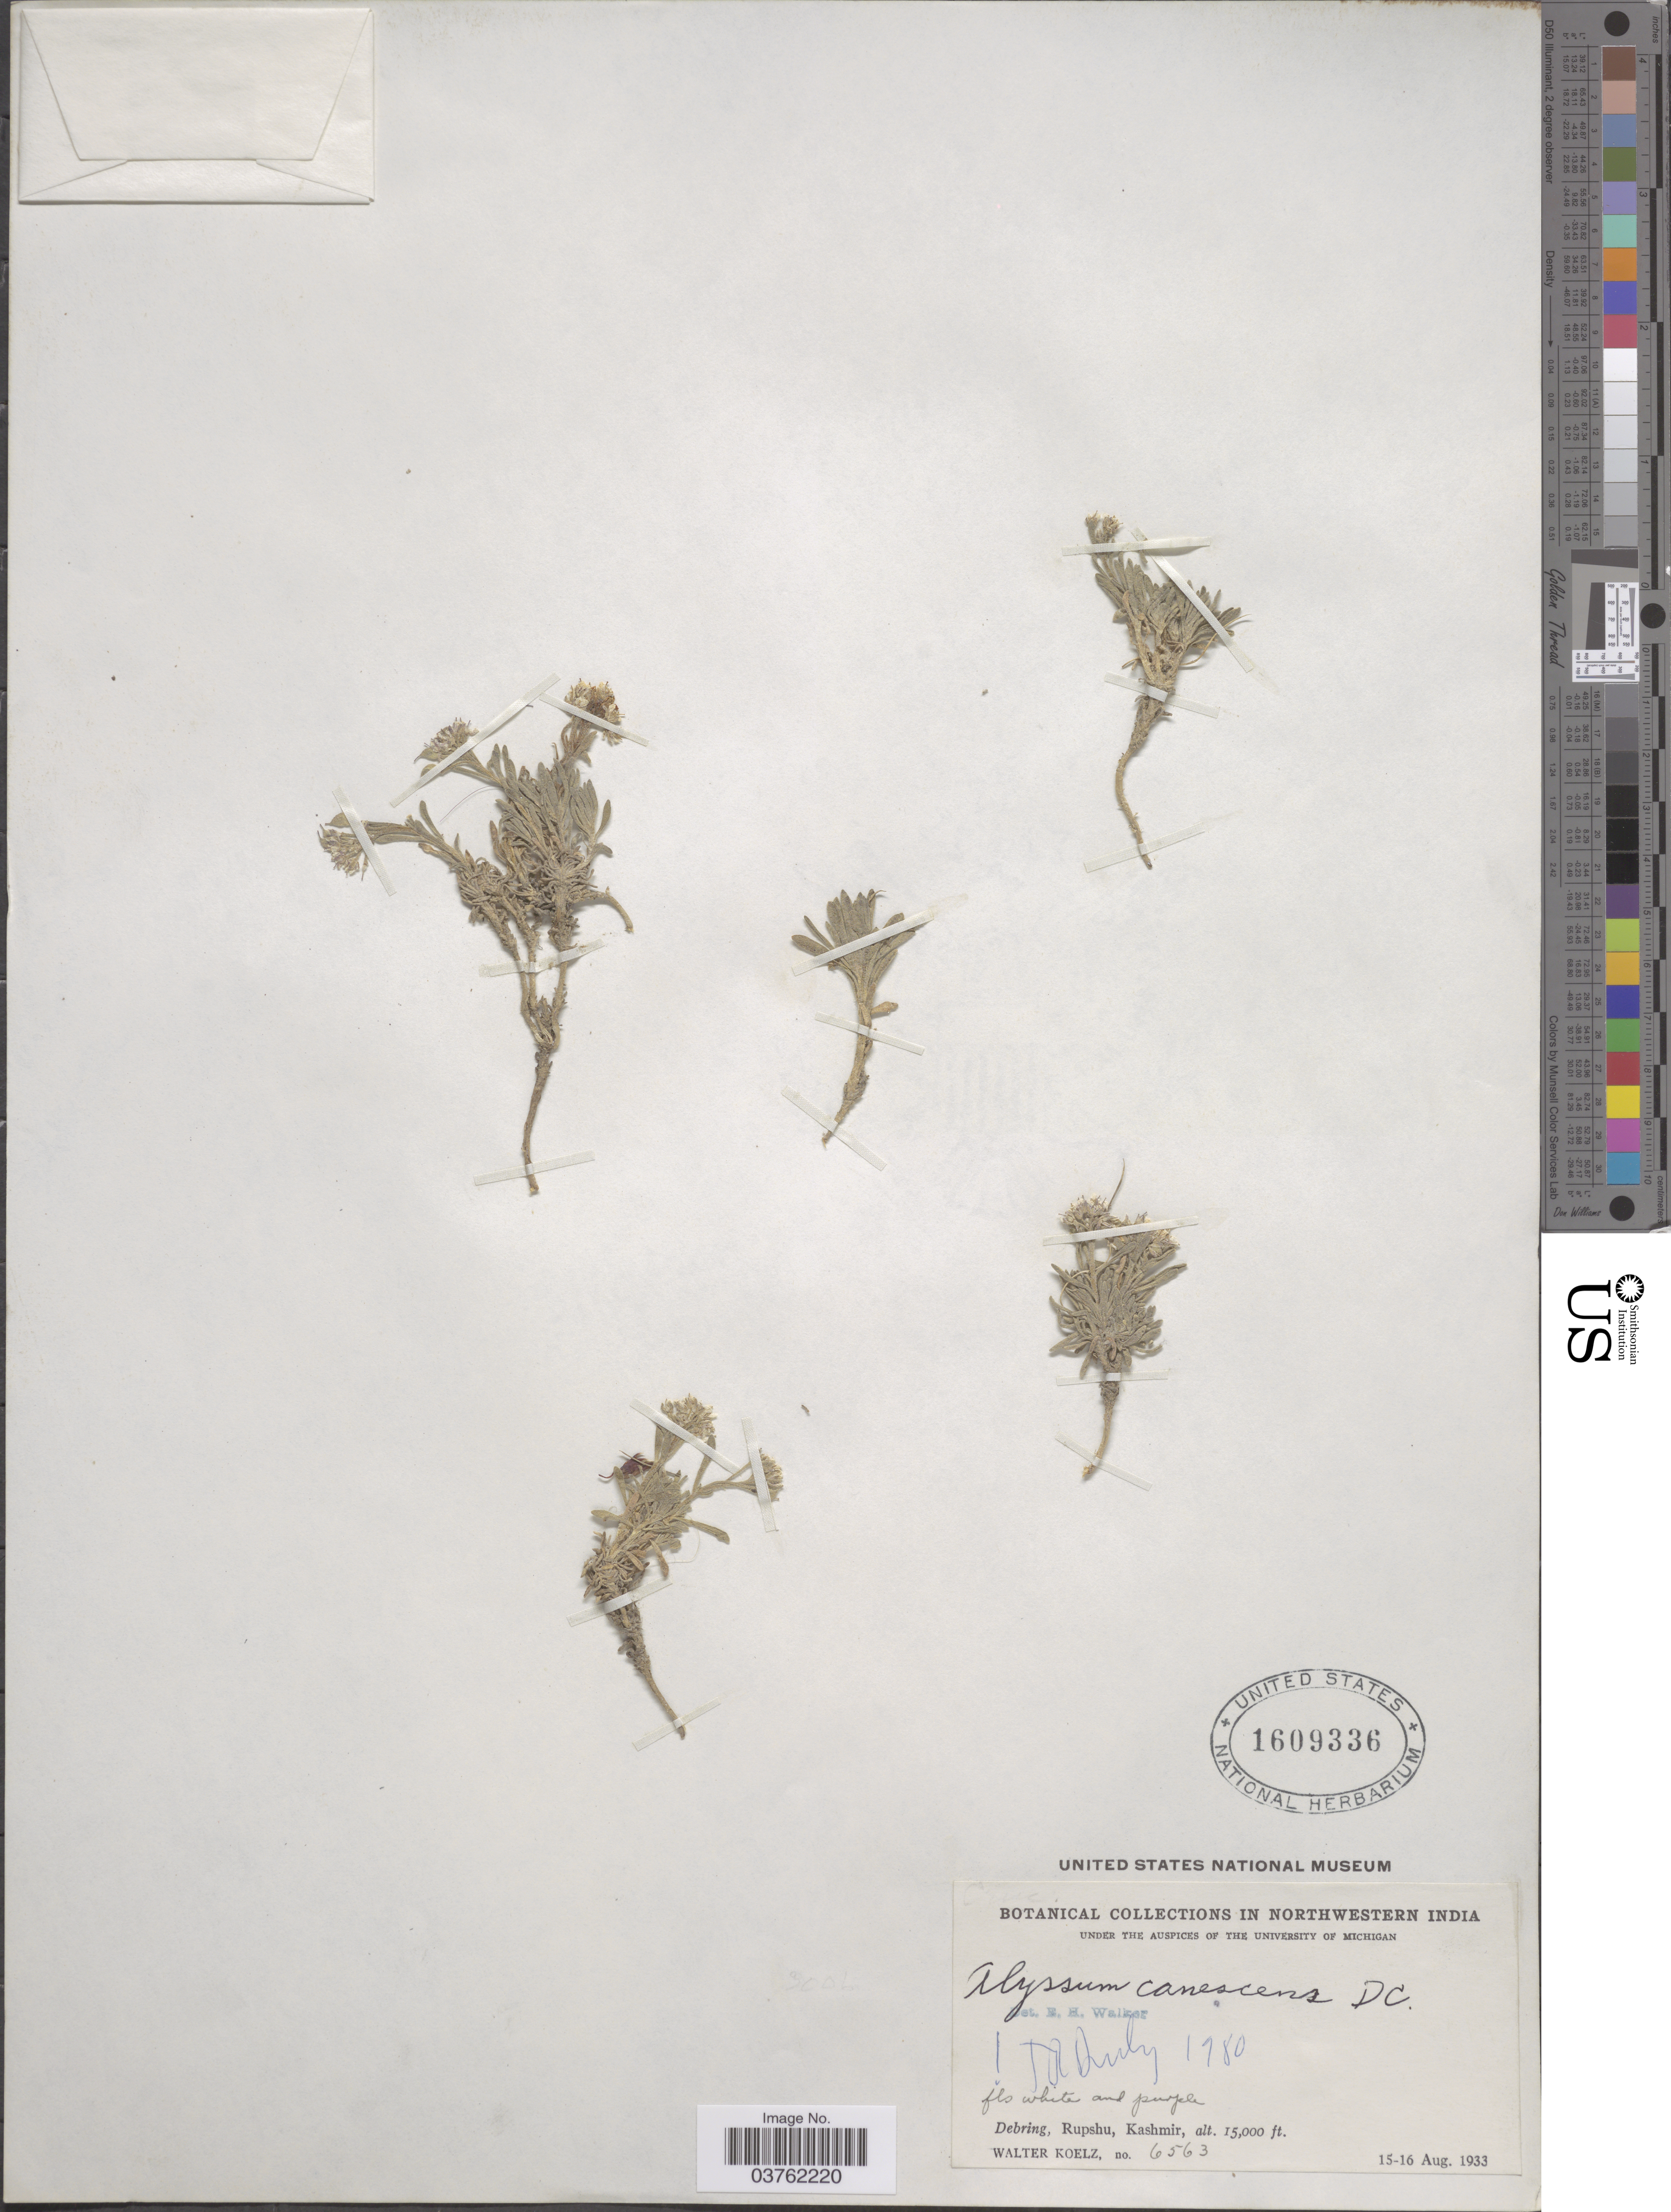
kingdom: Plantae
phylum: Tracheophyta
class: Magnoliopsida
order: Brassicales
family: Brassicaceae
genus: Alyssum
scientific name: Alyssum canescens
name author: DC.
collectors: W. N. Koelz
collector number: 6563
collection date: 1933-08-15/1933-08-16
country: India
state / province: Jammu and Kashmir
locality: Northwestern India. Debring, Rupshu, Kashmir.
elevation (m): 4572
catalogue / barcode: US 1609336